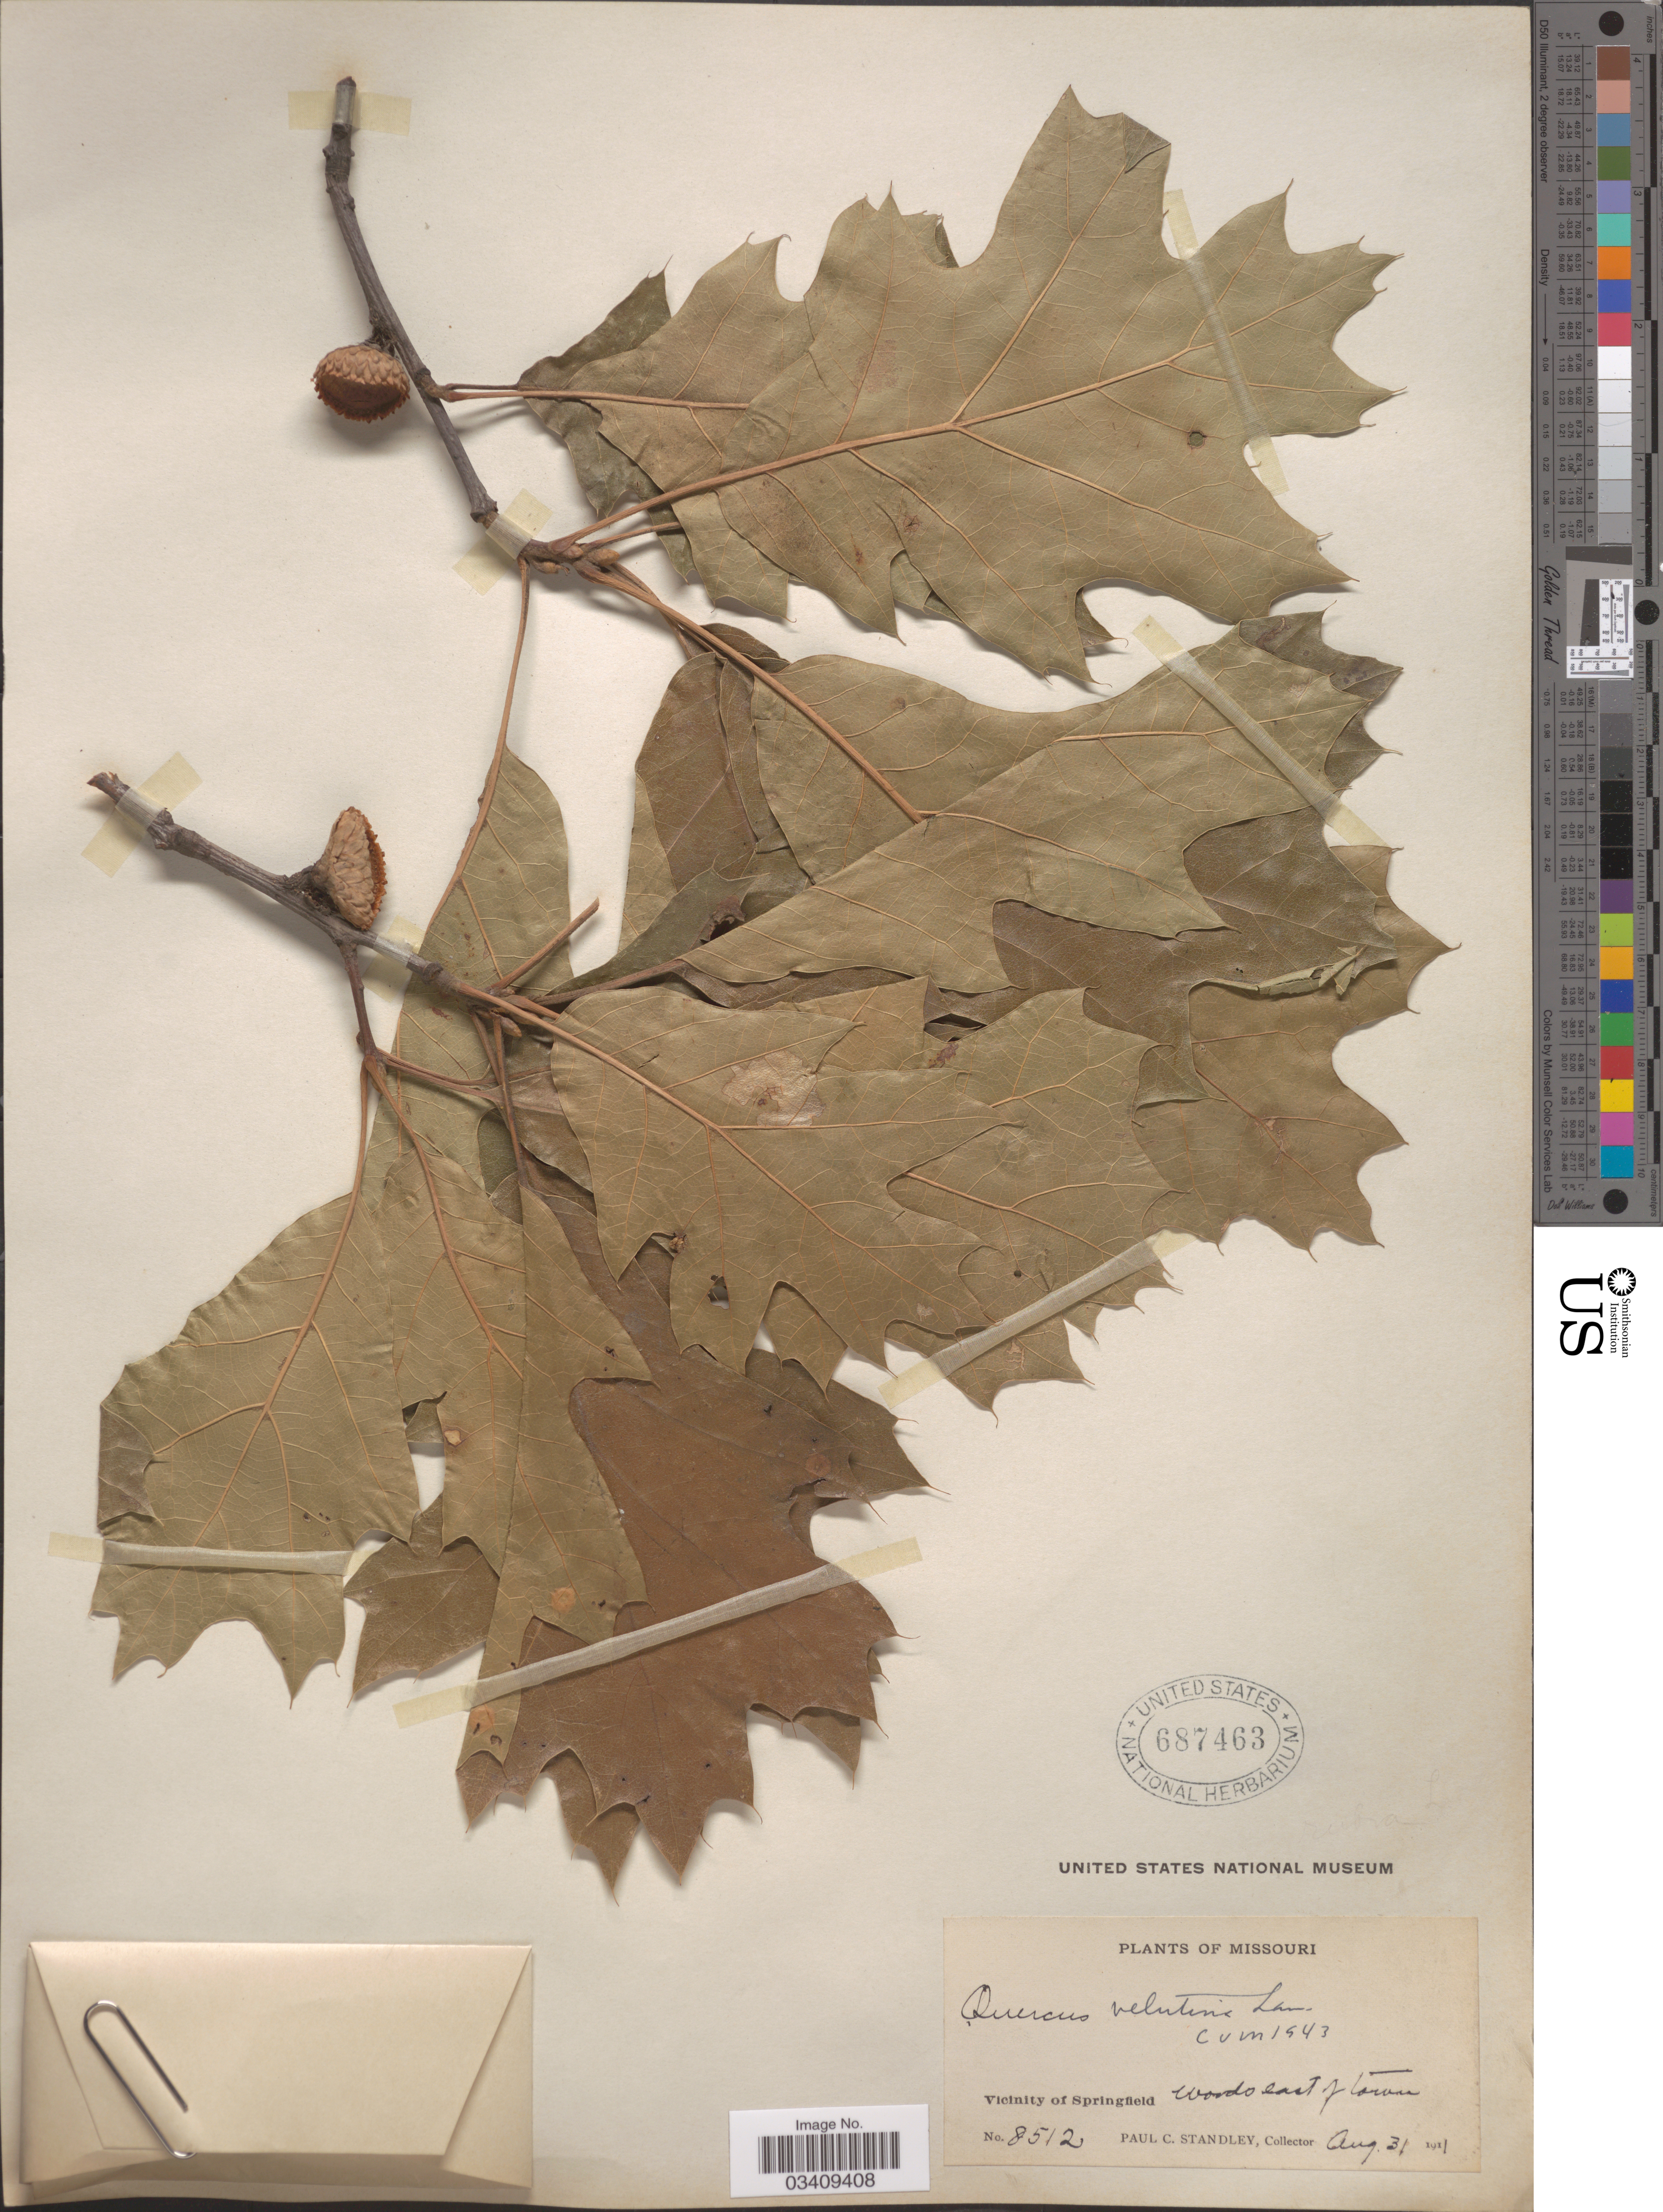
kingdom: Plantae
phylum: Tracheophyta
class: Magnoliopsida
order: Fagales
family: Fagaceae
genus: Quercus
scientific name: Quercus velutina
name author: Lam.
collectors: P. C. Standley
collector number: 8512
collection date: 1911-08-31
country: United States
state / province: Missouri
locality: Vicinity of Springfield, woods east of town.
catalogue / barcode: US 687463